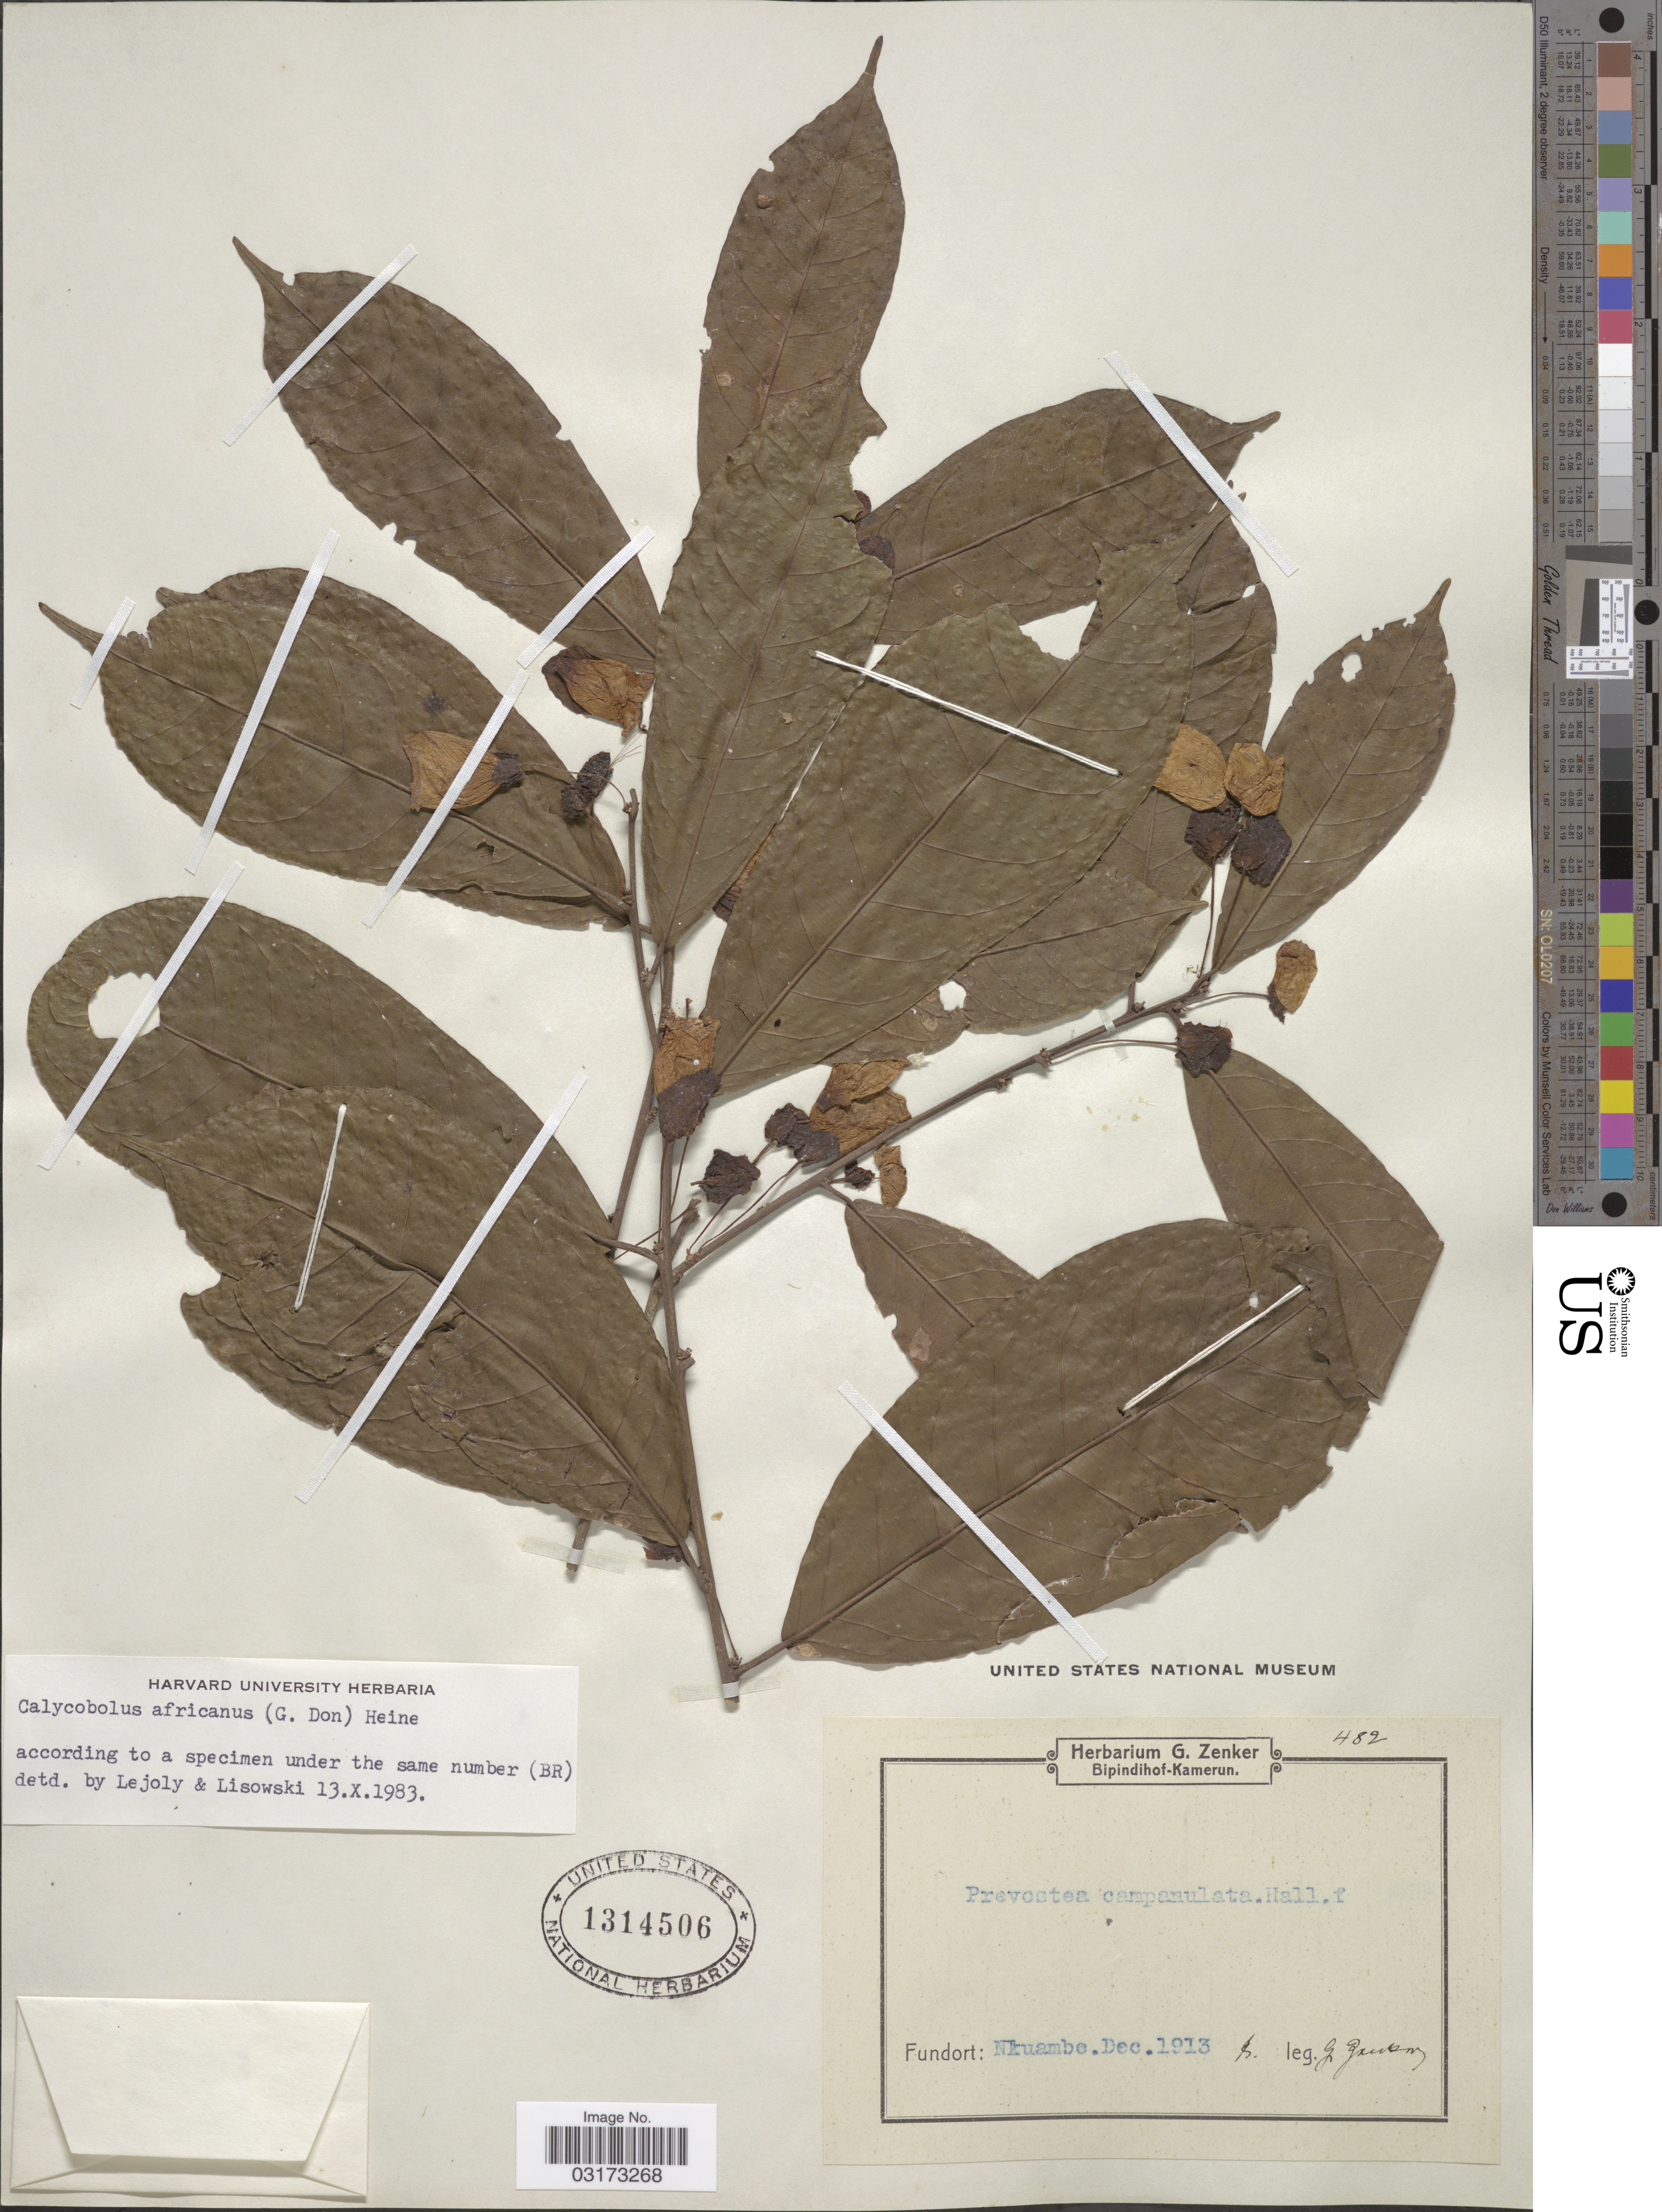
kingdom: Plantae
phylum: Tracheophyta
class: Magnoliopsida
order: Solanales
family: Convolvulaceae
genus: Calycobolus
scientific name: Calycobolus africanus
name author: (G. Don) Heine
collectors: G. A. Zenker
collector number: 482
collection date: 1913-12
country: Cameroon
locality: Nkuambo.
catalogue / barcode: US 1314506